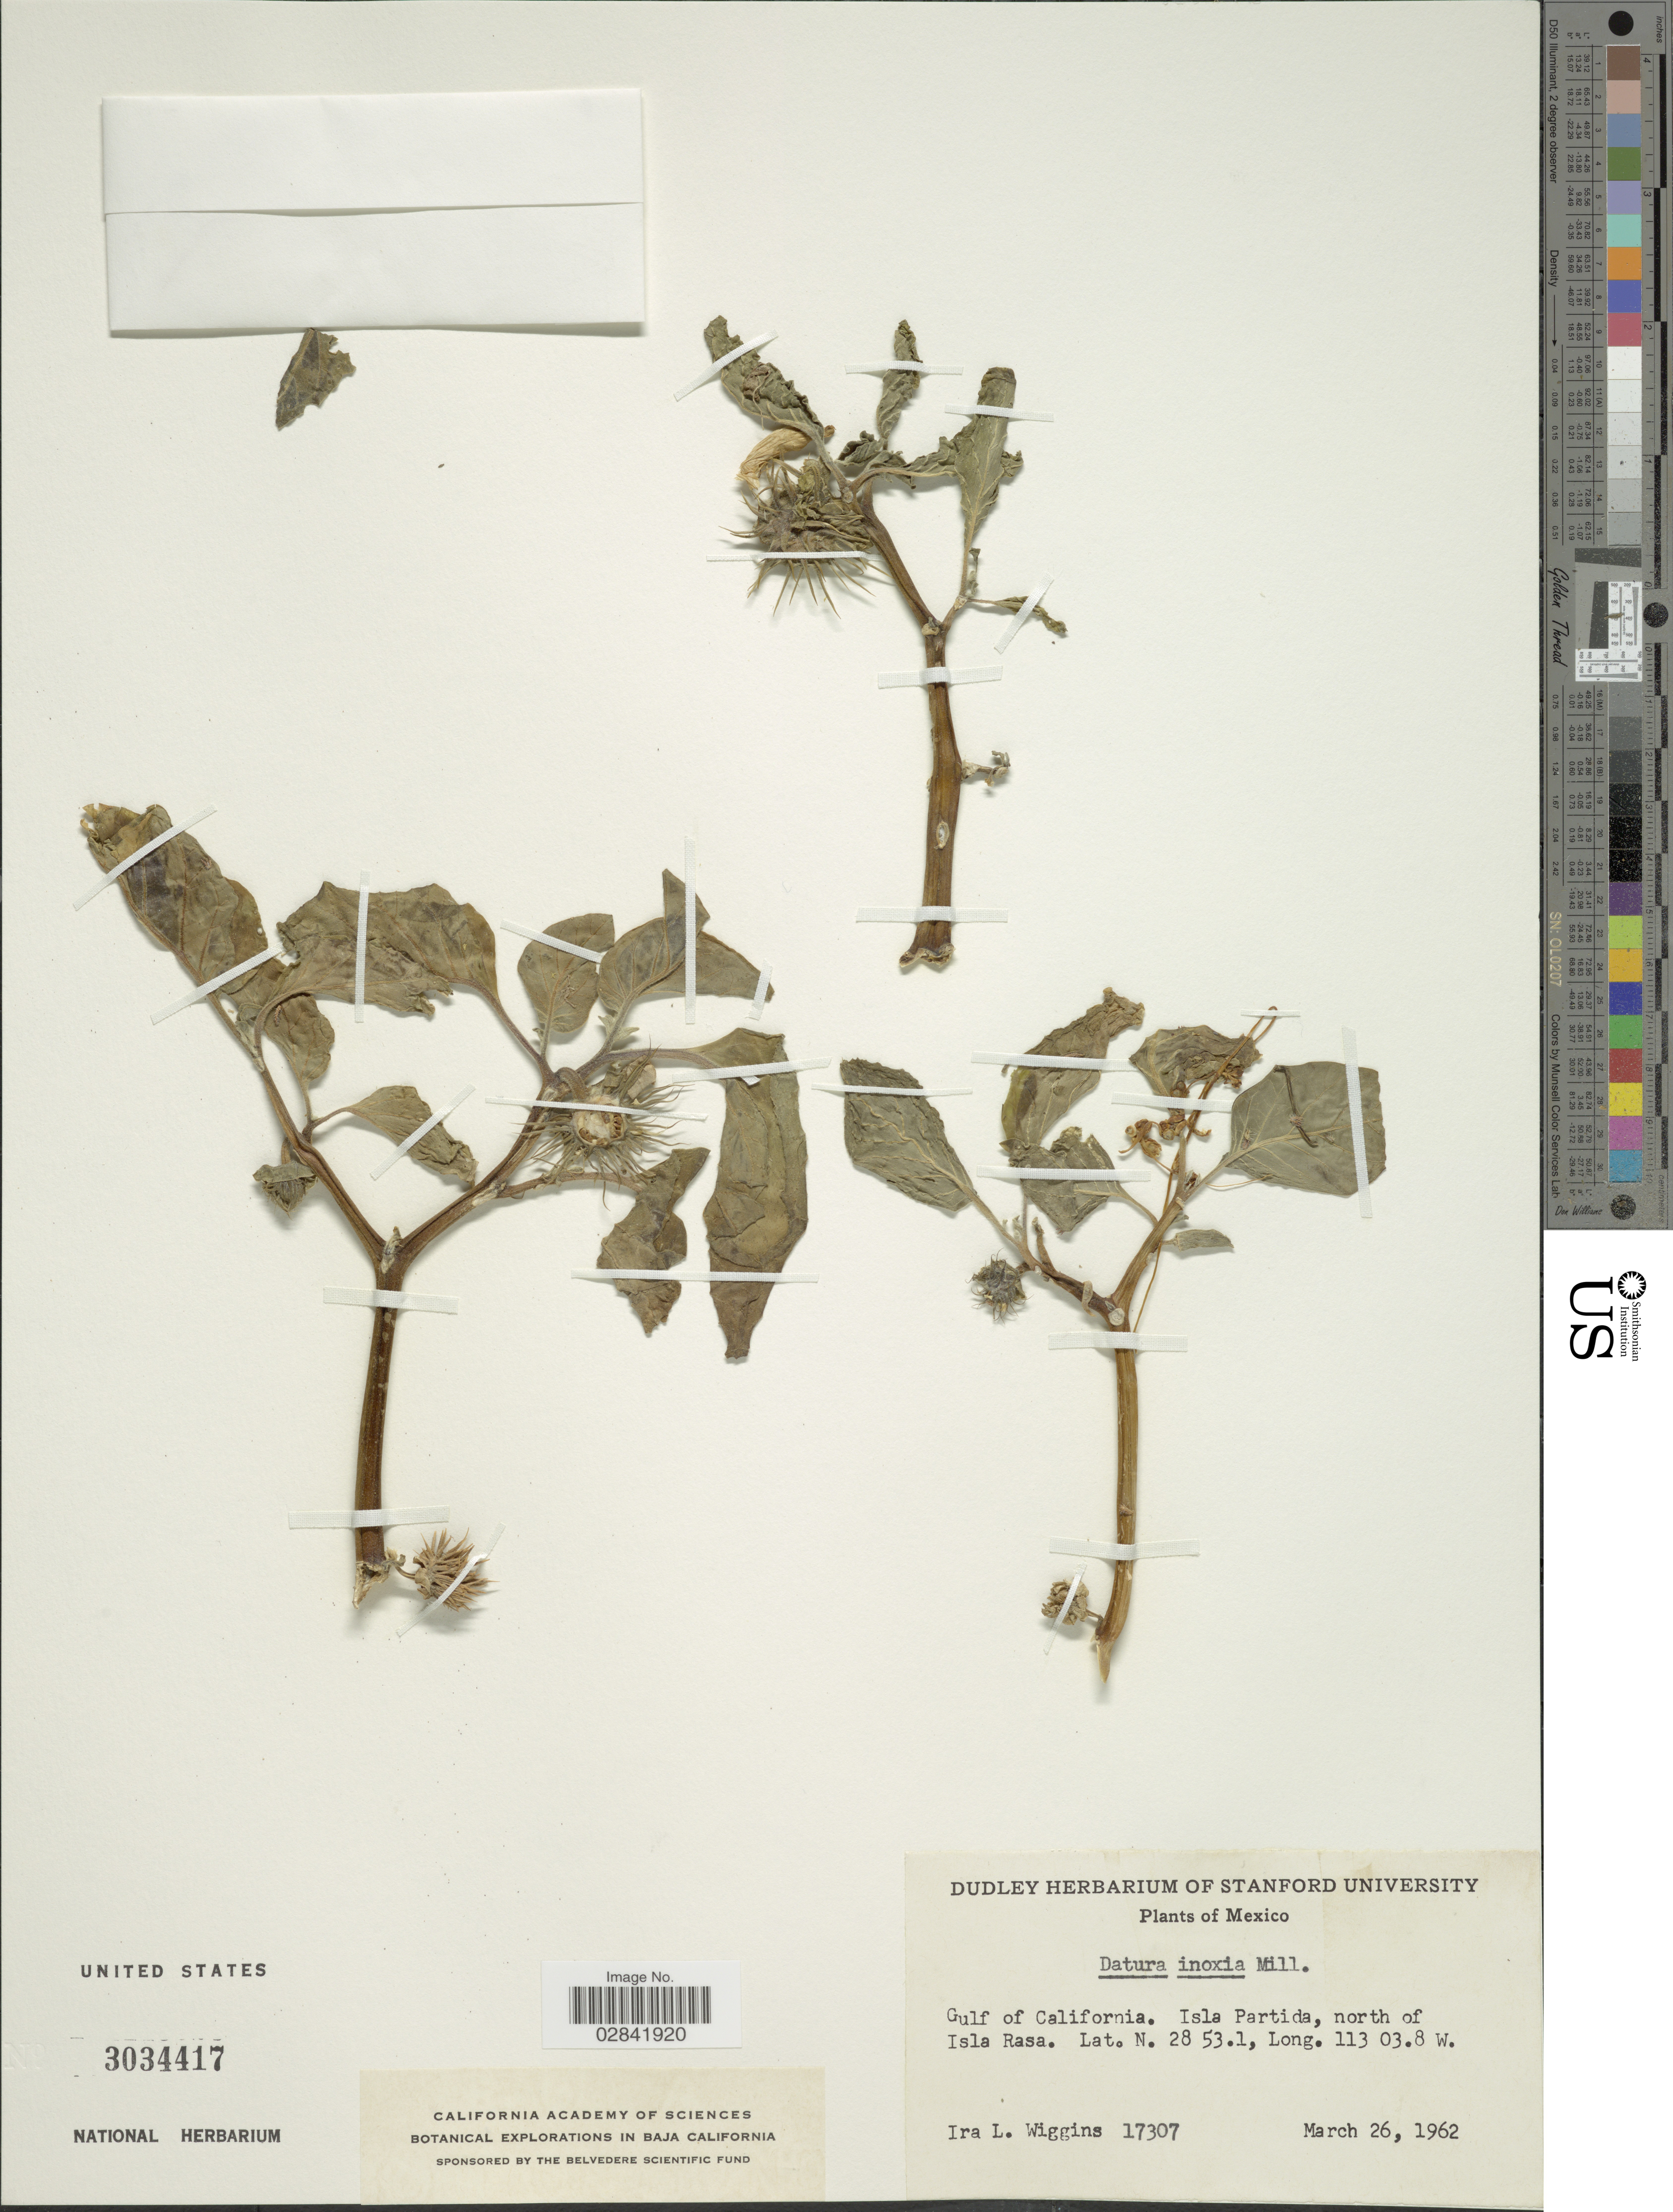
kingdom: Plantae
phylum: Tracheophyta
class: Magnoliopsida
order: Solanales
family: Solanaceae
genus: Datura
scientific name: Datura innoxia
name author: Mill.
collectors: I. L. Wiggins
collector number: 17307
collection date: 1962-03-26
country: Mexico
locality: Gulf of California. Isla Partida, north of Isla Rasa.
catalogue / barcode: US 3034417